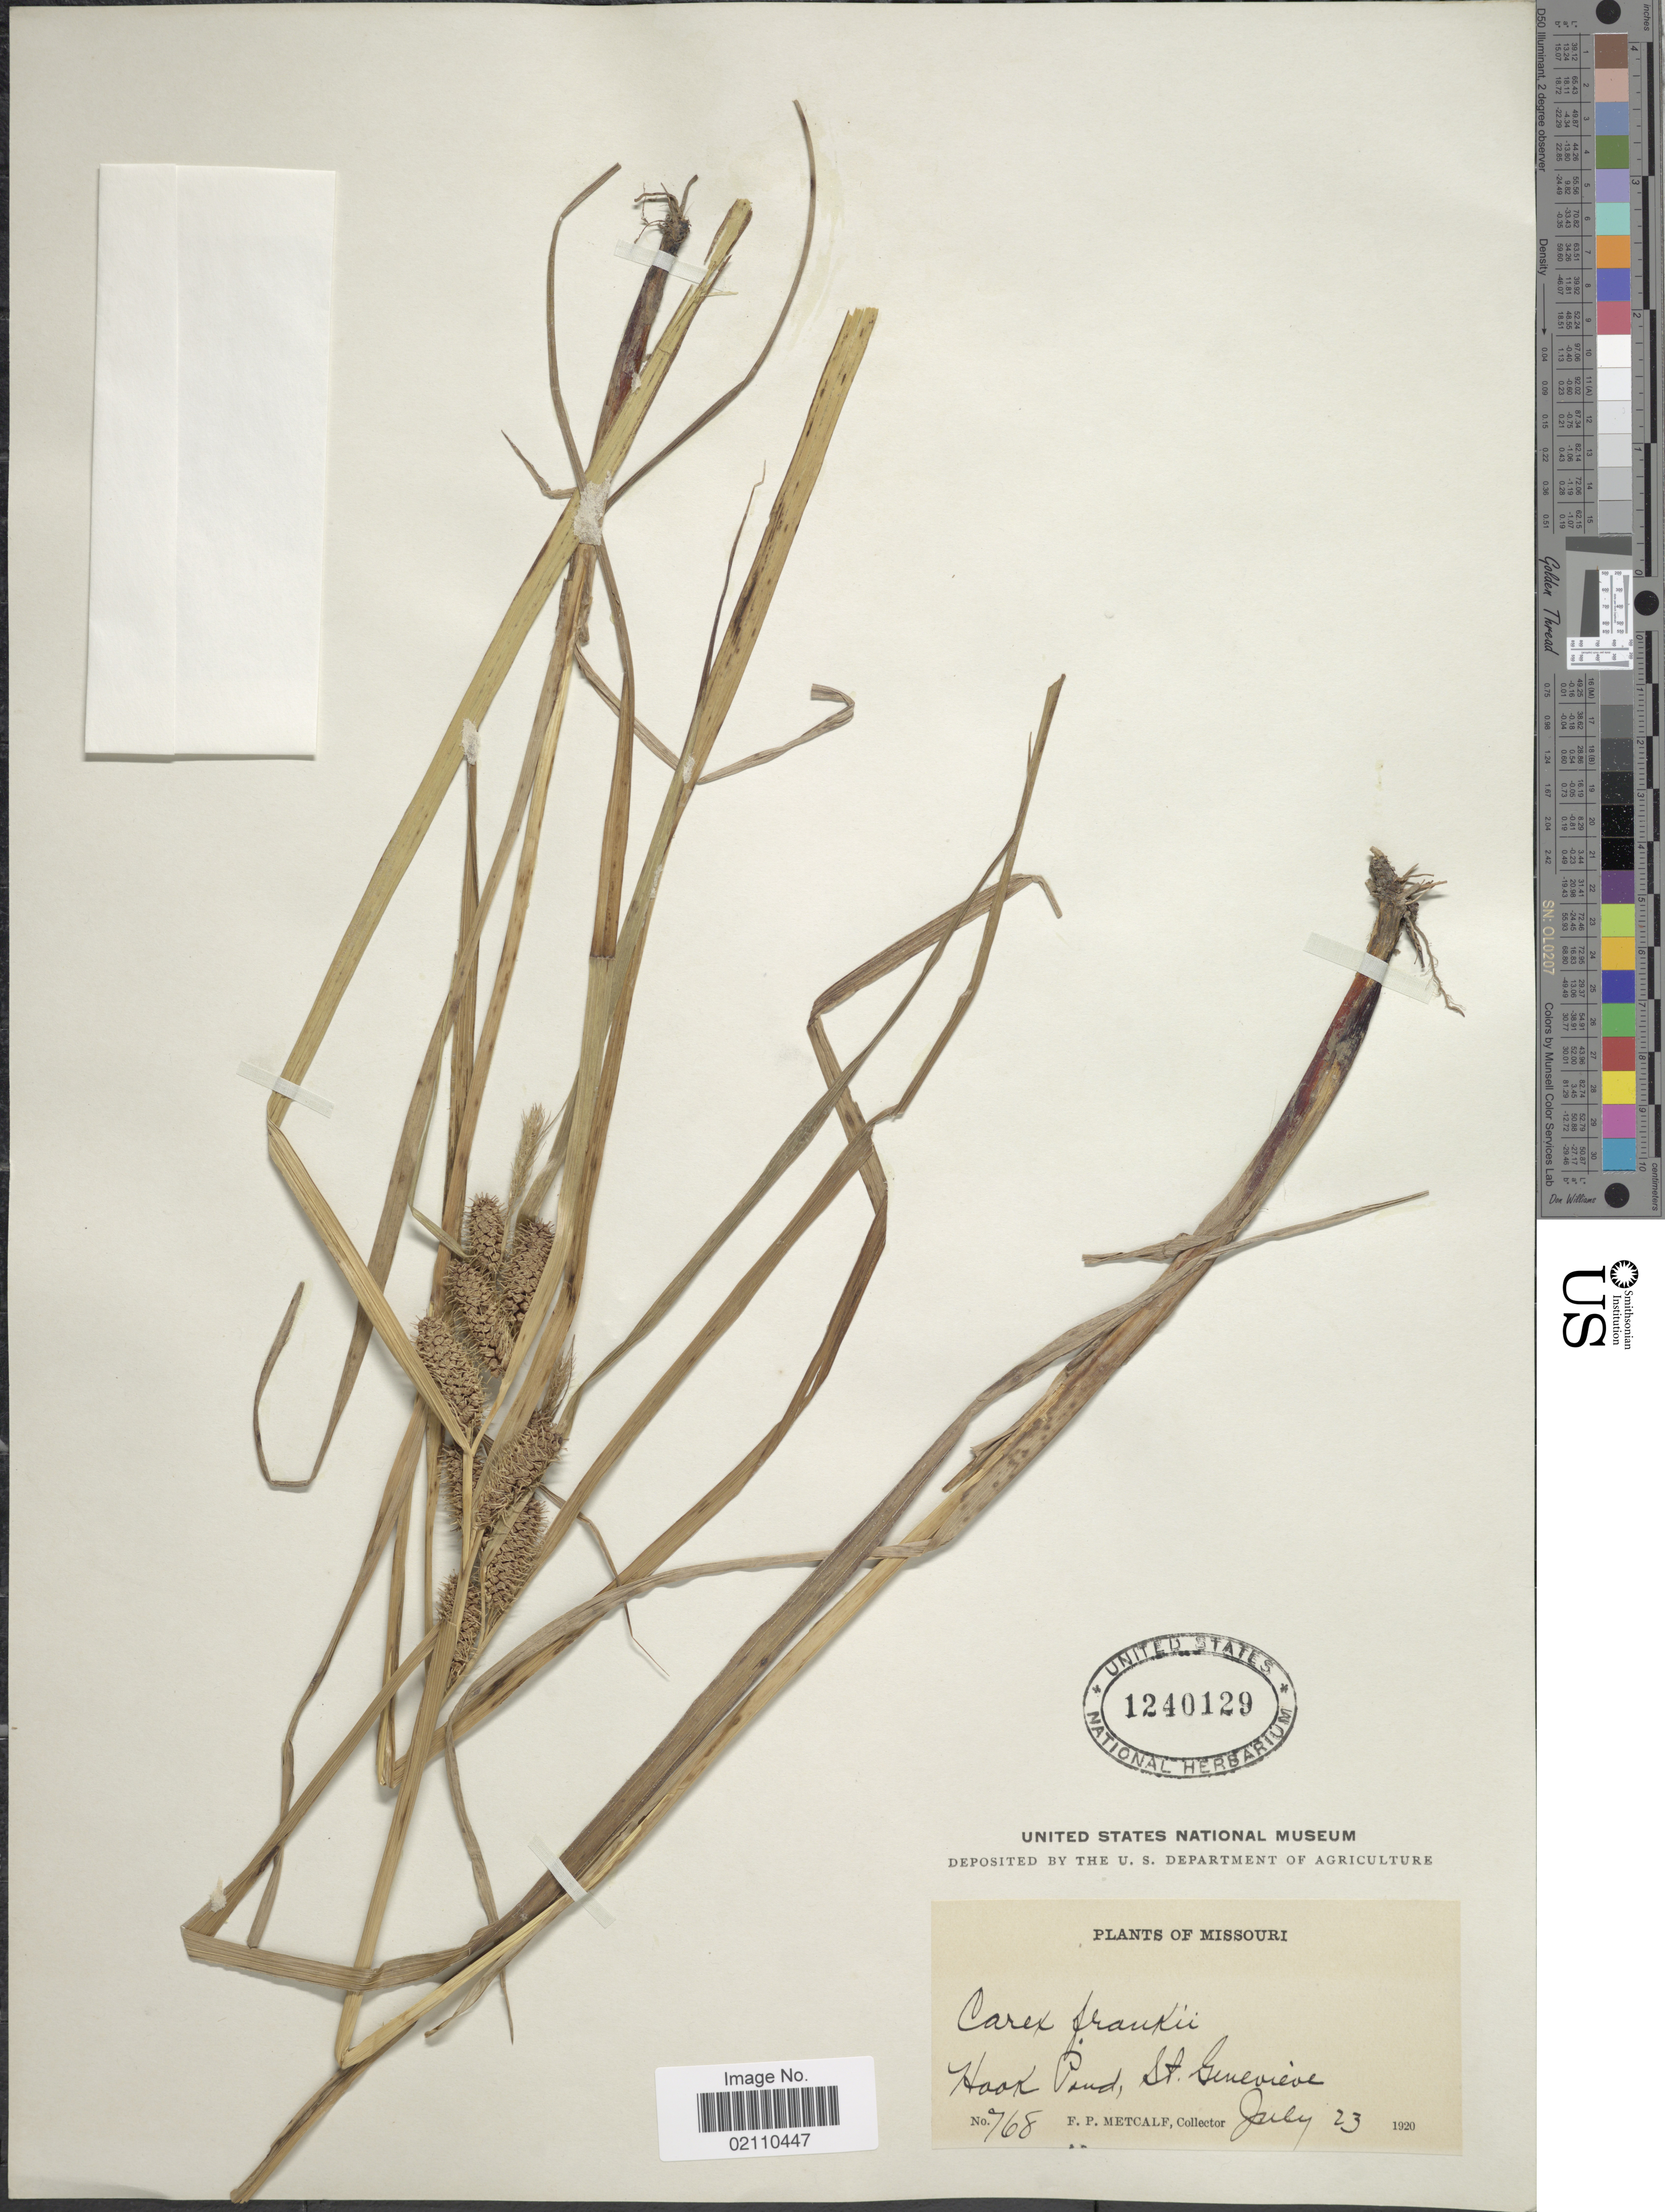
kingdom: Plantae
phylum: Tracheophyta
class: Liliopsida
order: Poales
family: Cyperaceae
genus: Carex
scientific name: Carex frankii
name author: Kunth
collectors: F. Metcalf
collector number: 768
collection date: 1920-07-23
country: United States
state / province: Missouri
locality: Hook Pond, St. Genevieve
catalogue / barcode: US 1240129